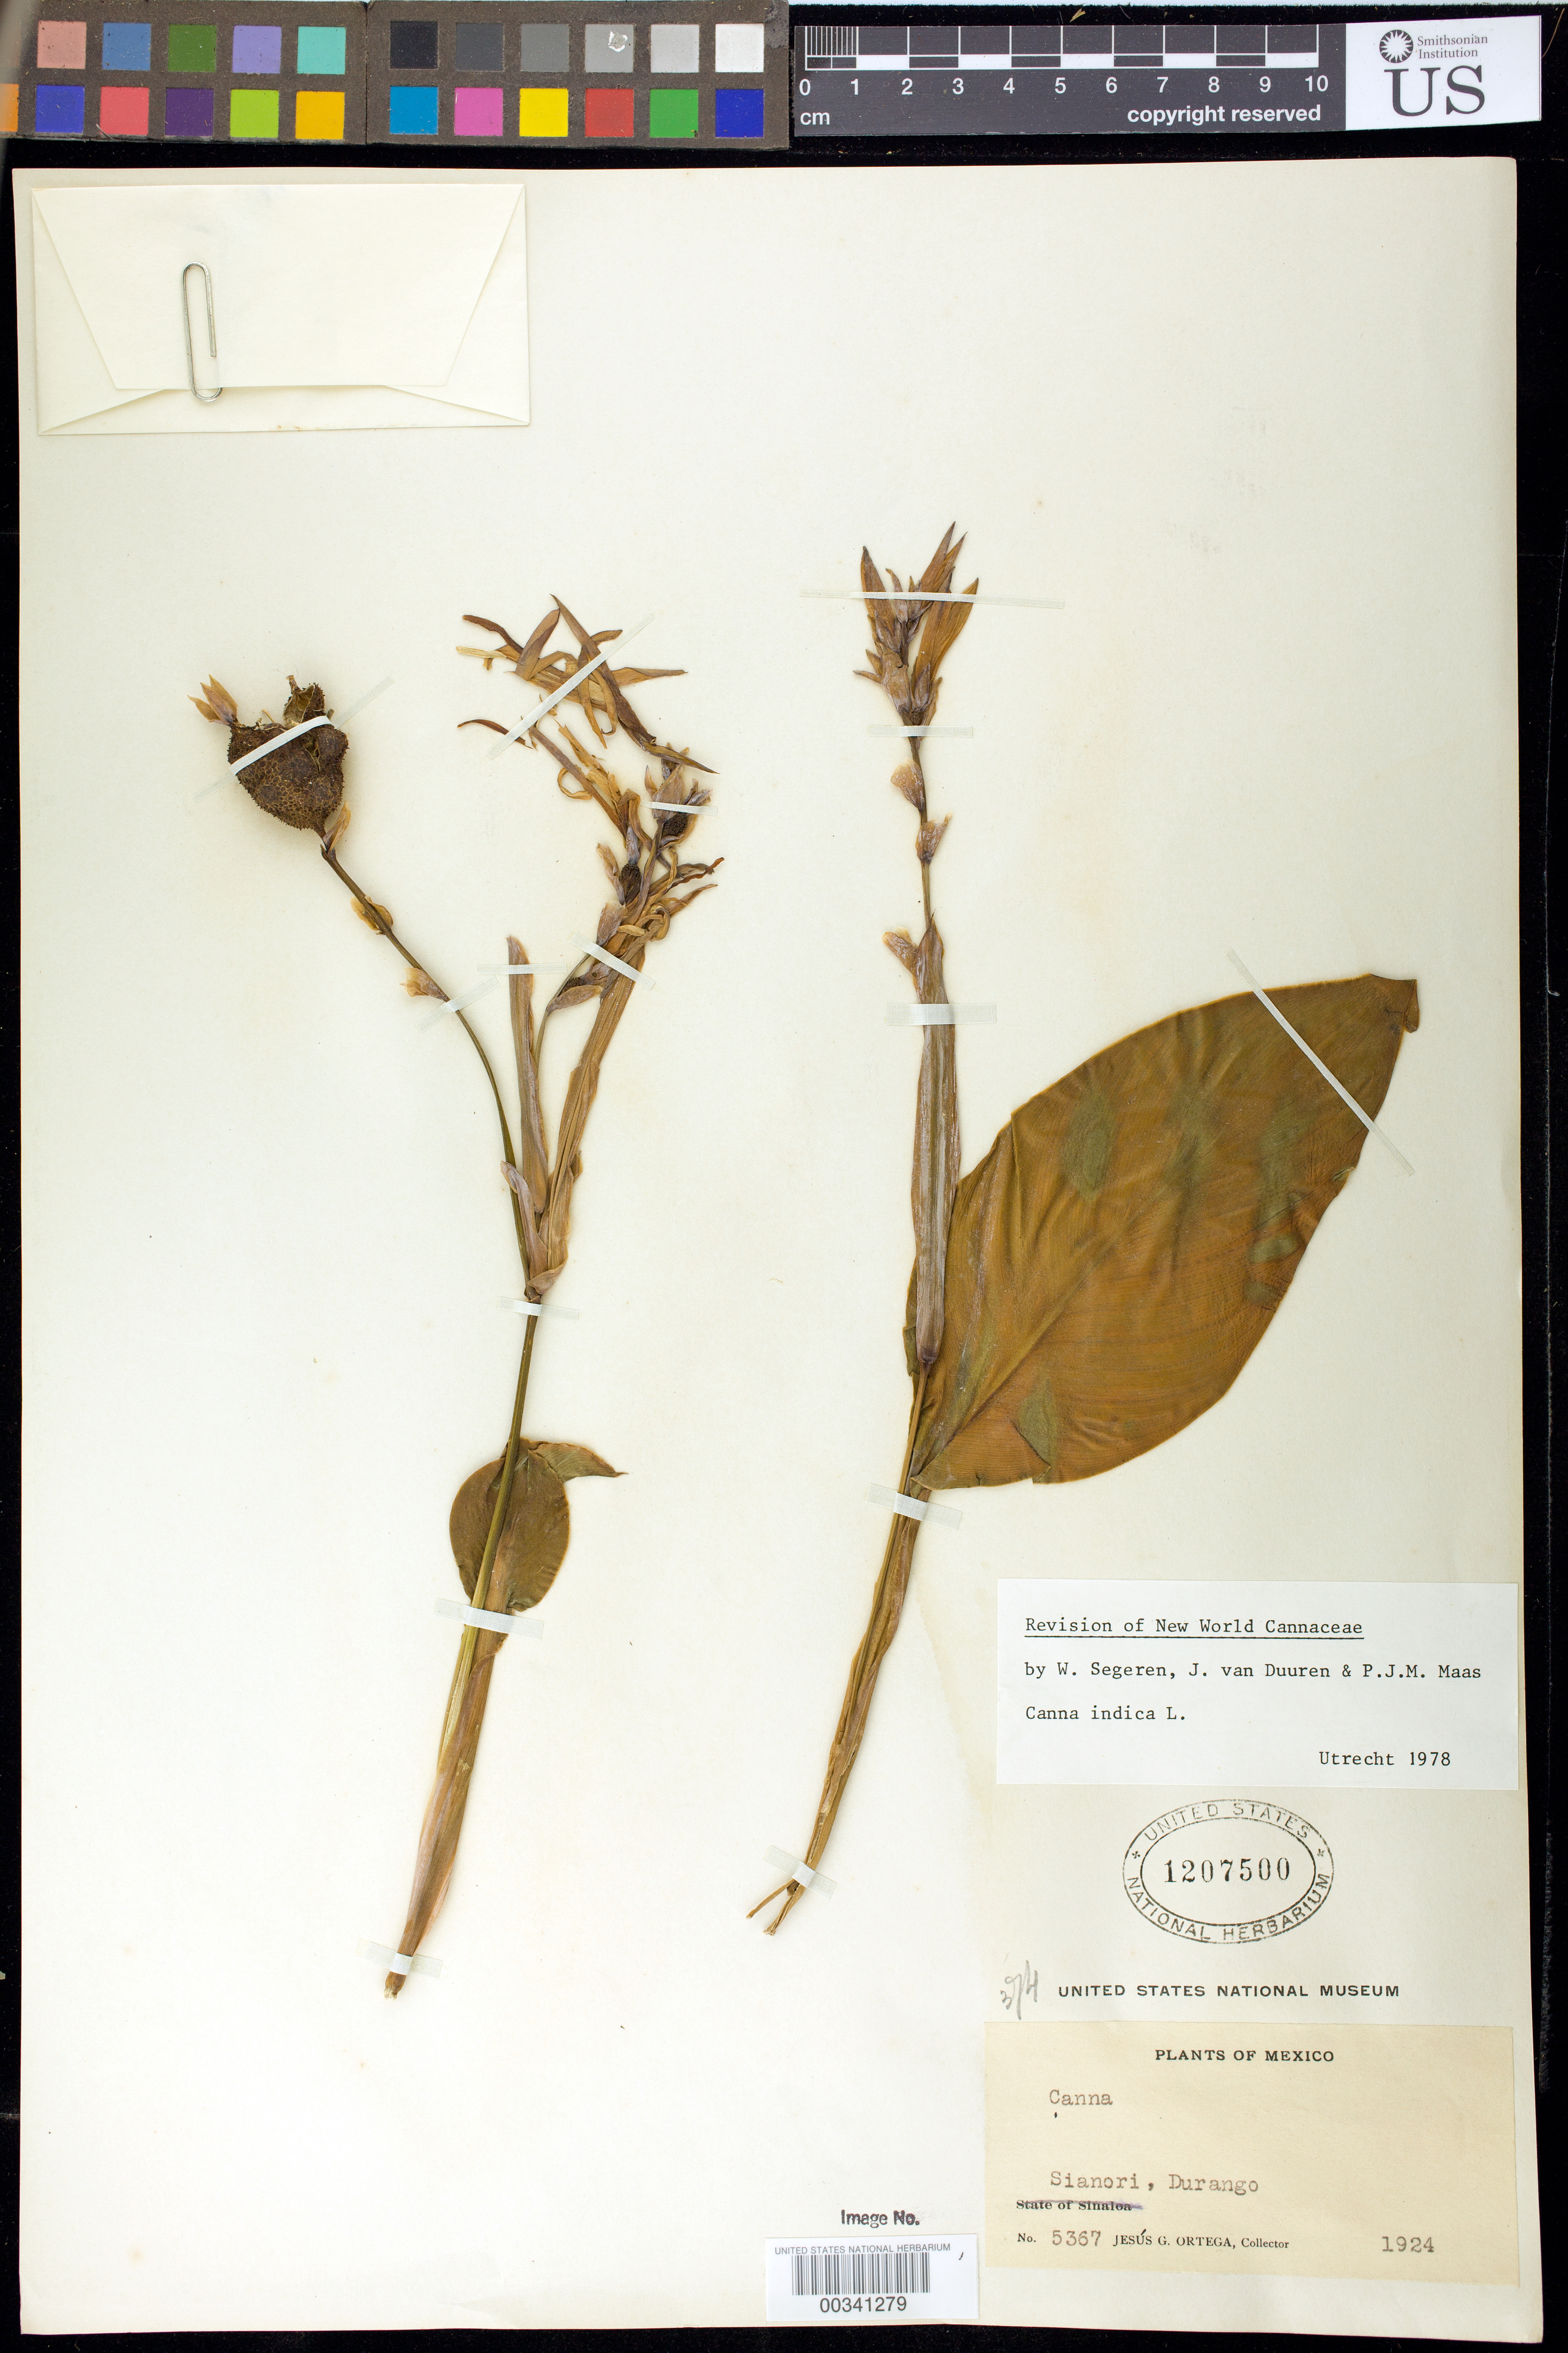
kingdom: Plantae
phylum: Tracheophyta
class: Liliopsida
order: Zingiberales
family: Cannaceae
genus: Canna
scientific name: Canna indica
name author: L.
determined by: Segeren, W.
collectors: J. Ortega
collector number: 5367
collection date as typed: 1924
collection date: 1924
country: Mexico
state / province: Durango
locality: Sianori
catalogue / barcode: US 1207500